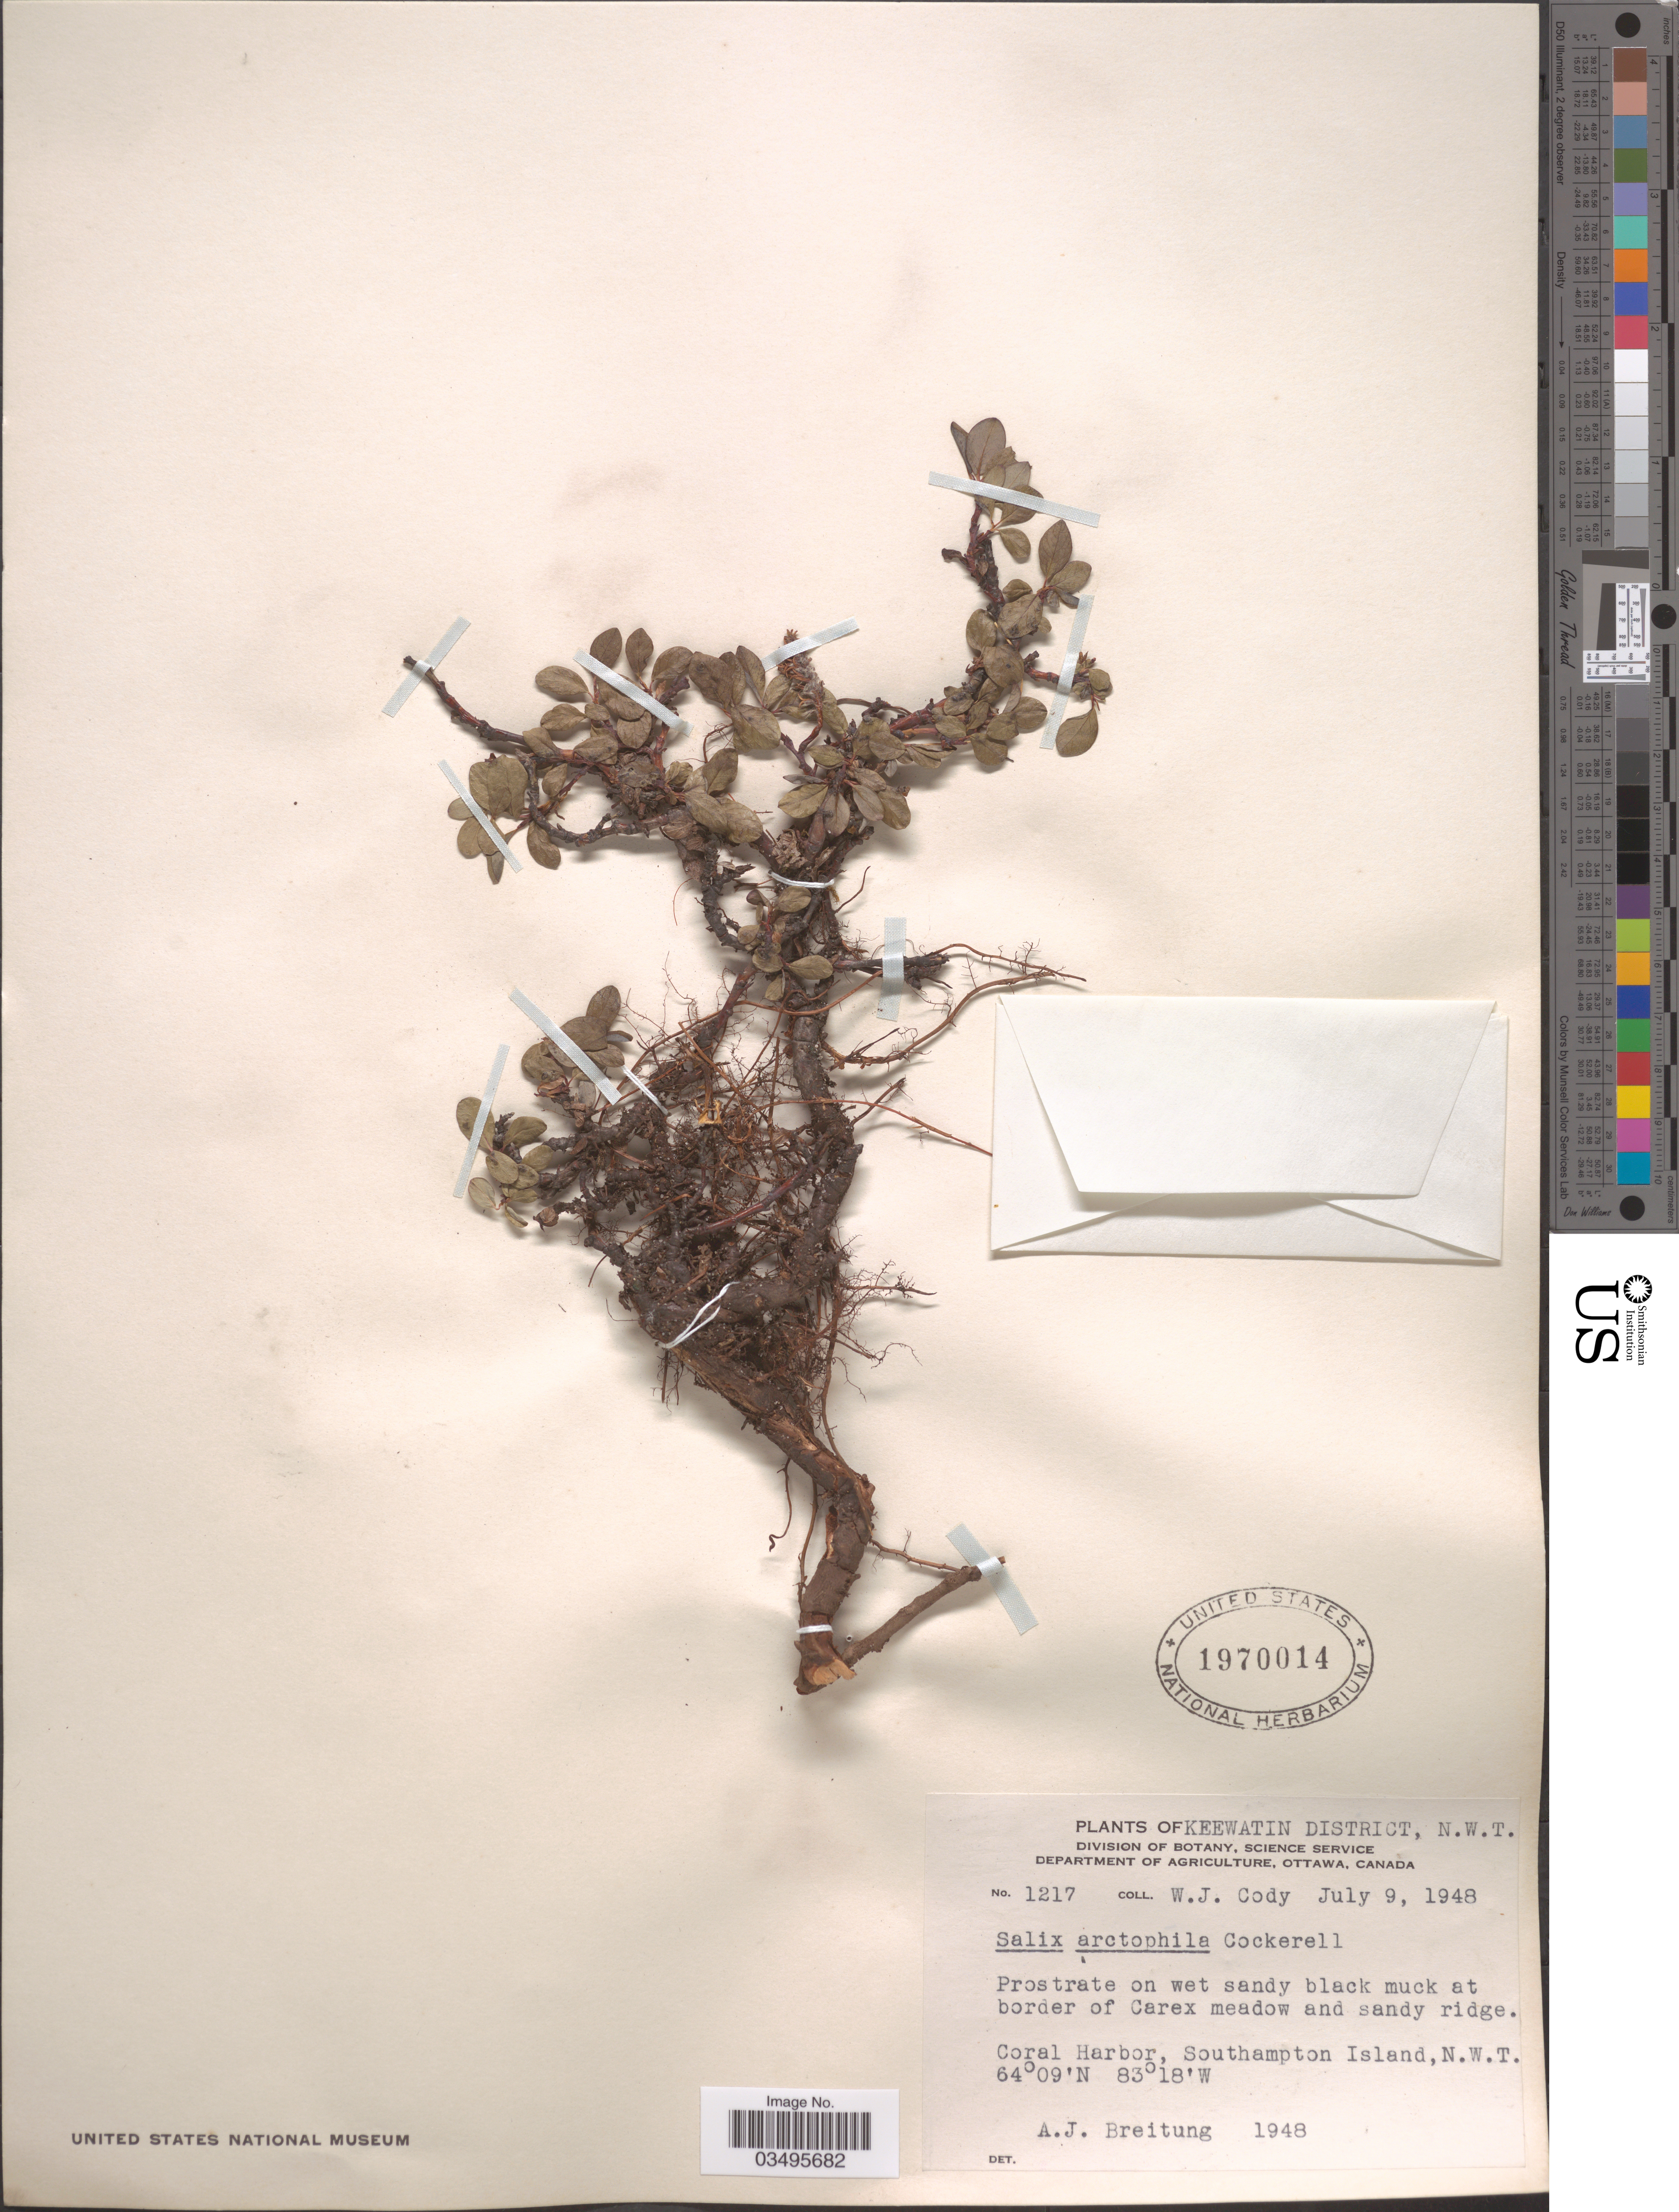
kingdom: Plantae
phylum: Tracheophyta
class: Magnoliopsida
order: Malpighiales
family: Salicaceae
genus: Salix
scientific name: Salix arctophila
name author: Cockerell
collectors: W. Cody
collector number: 1217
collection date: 1948-07-09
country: Canada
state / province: Northwest Territories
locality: Keewatin District, N.W.T. Coral Harbor, Southampton Island.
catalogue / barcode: US 1970014